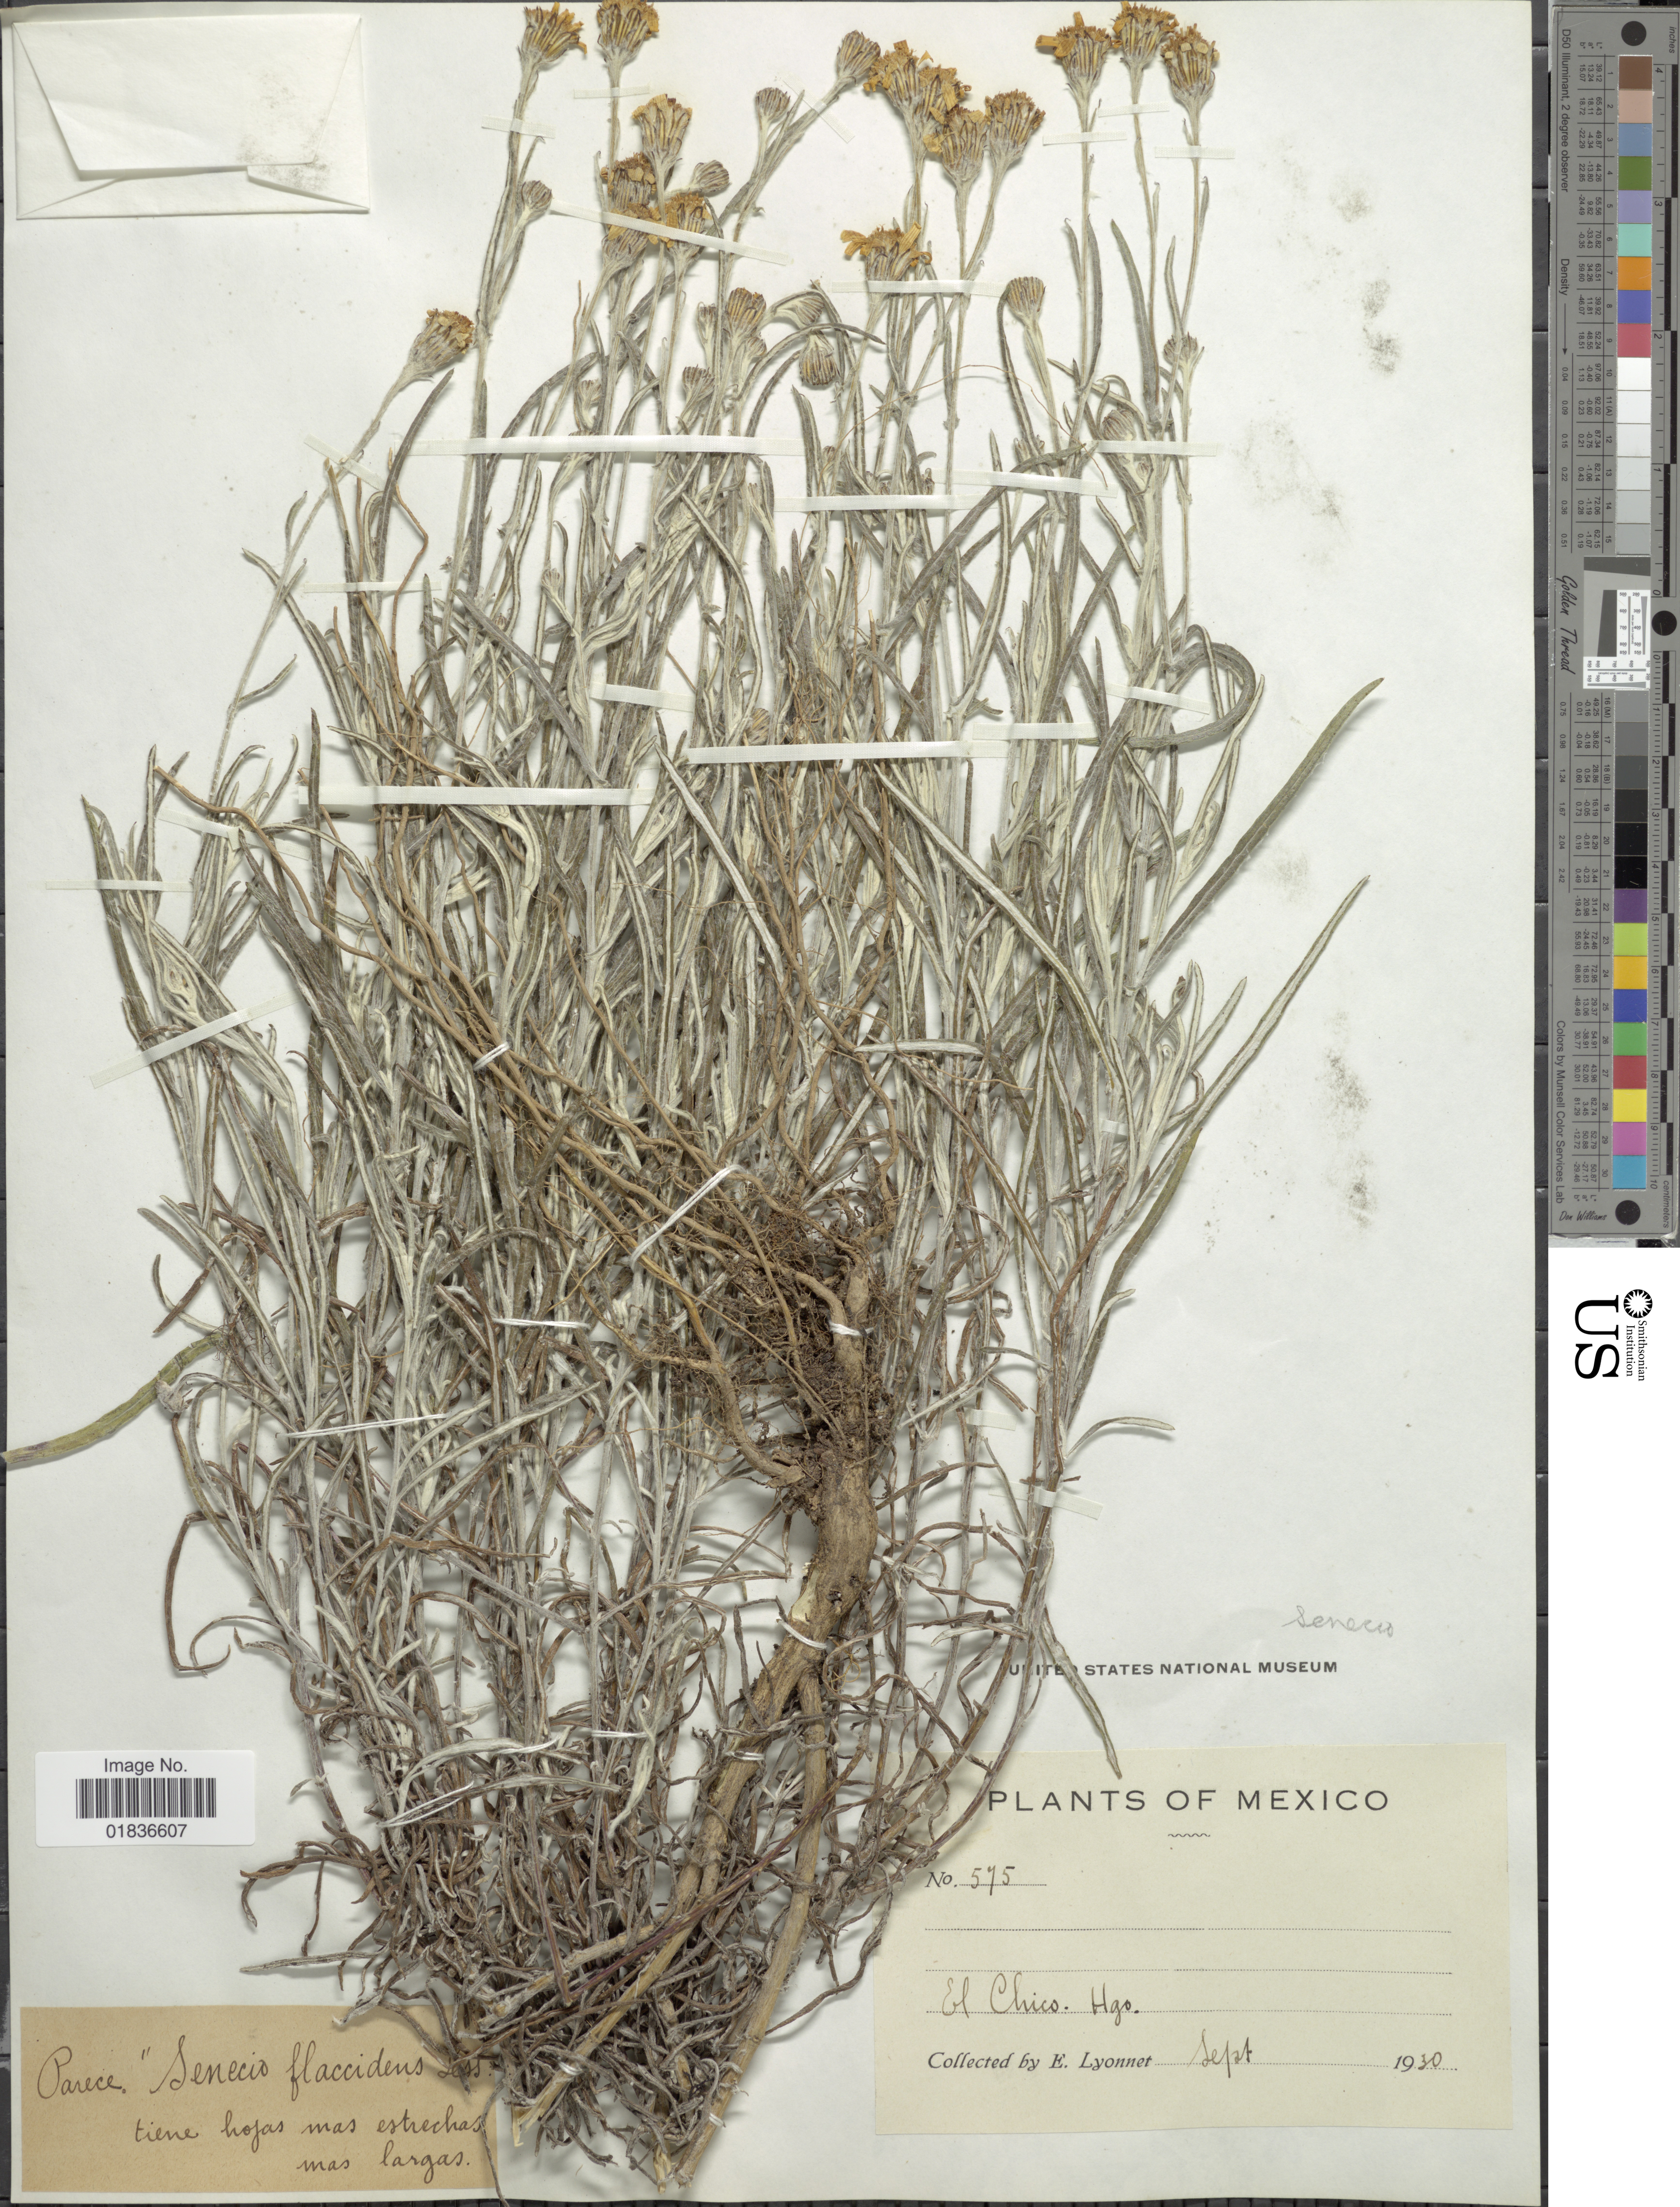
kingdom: Plantae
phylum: Tracheophyta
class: Magnoliopsida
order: Asterales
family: Asteraceae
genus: Senecio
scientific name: Senecio sp.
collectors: E. Lyonnet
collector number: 575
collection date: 1930-09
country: Mexico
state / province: Hidalgo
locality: El Chico.